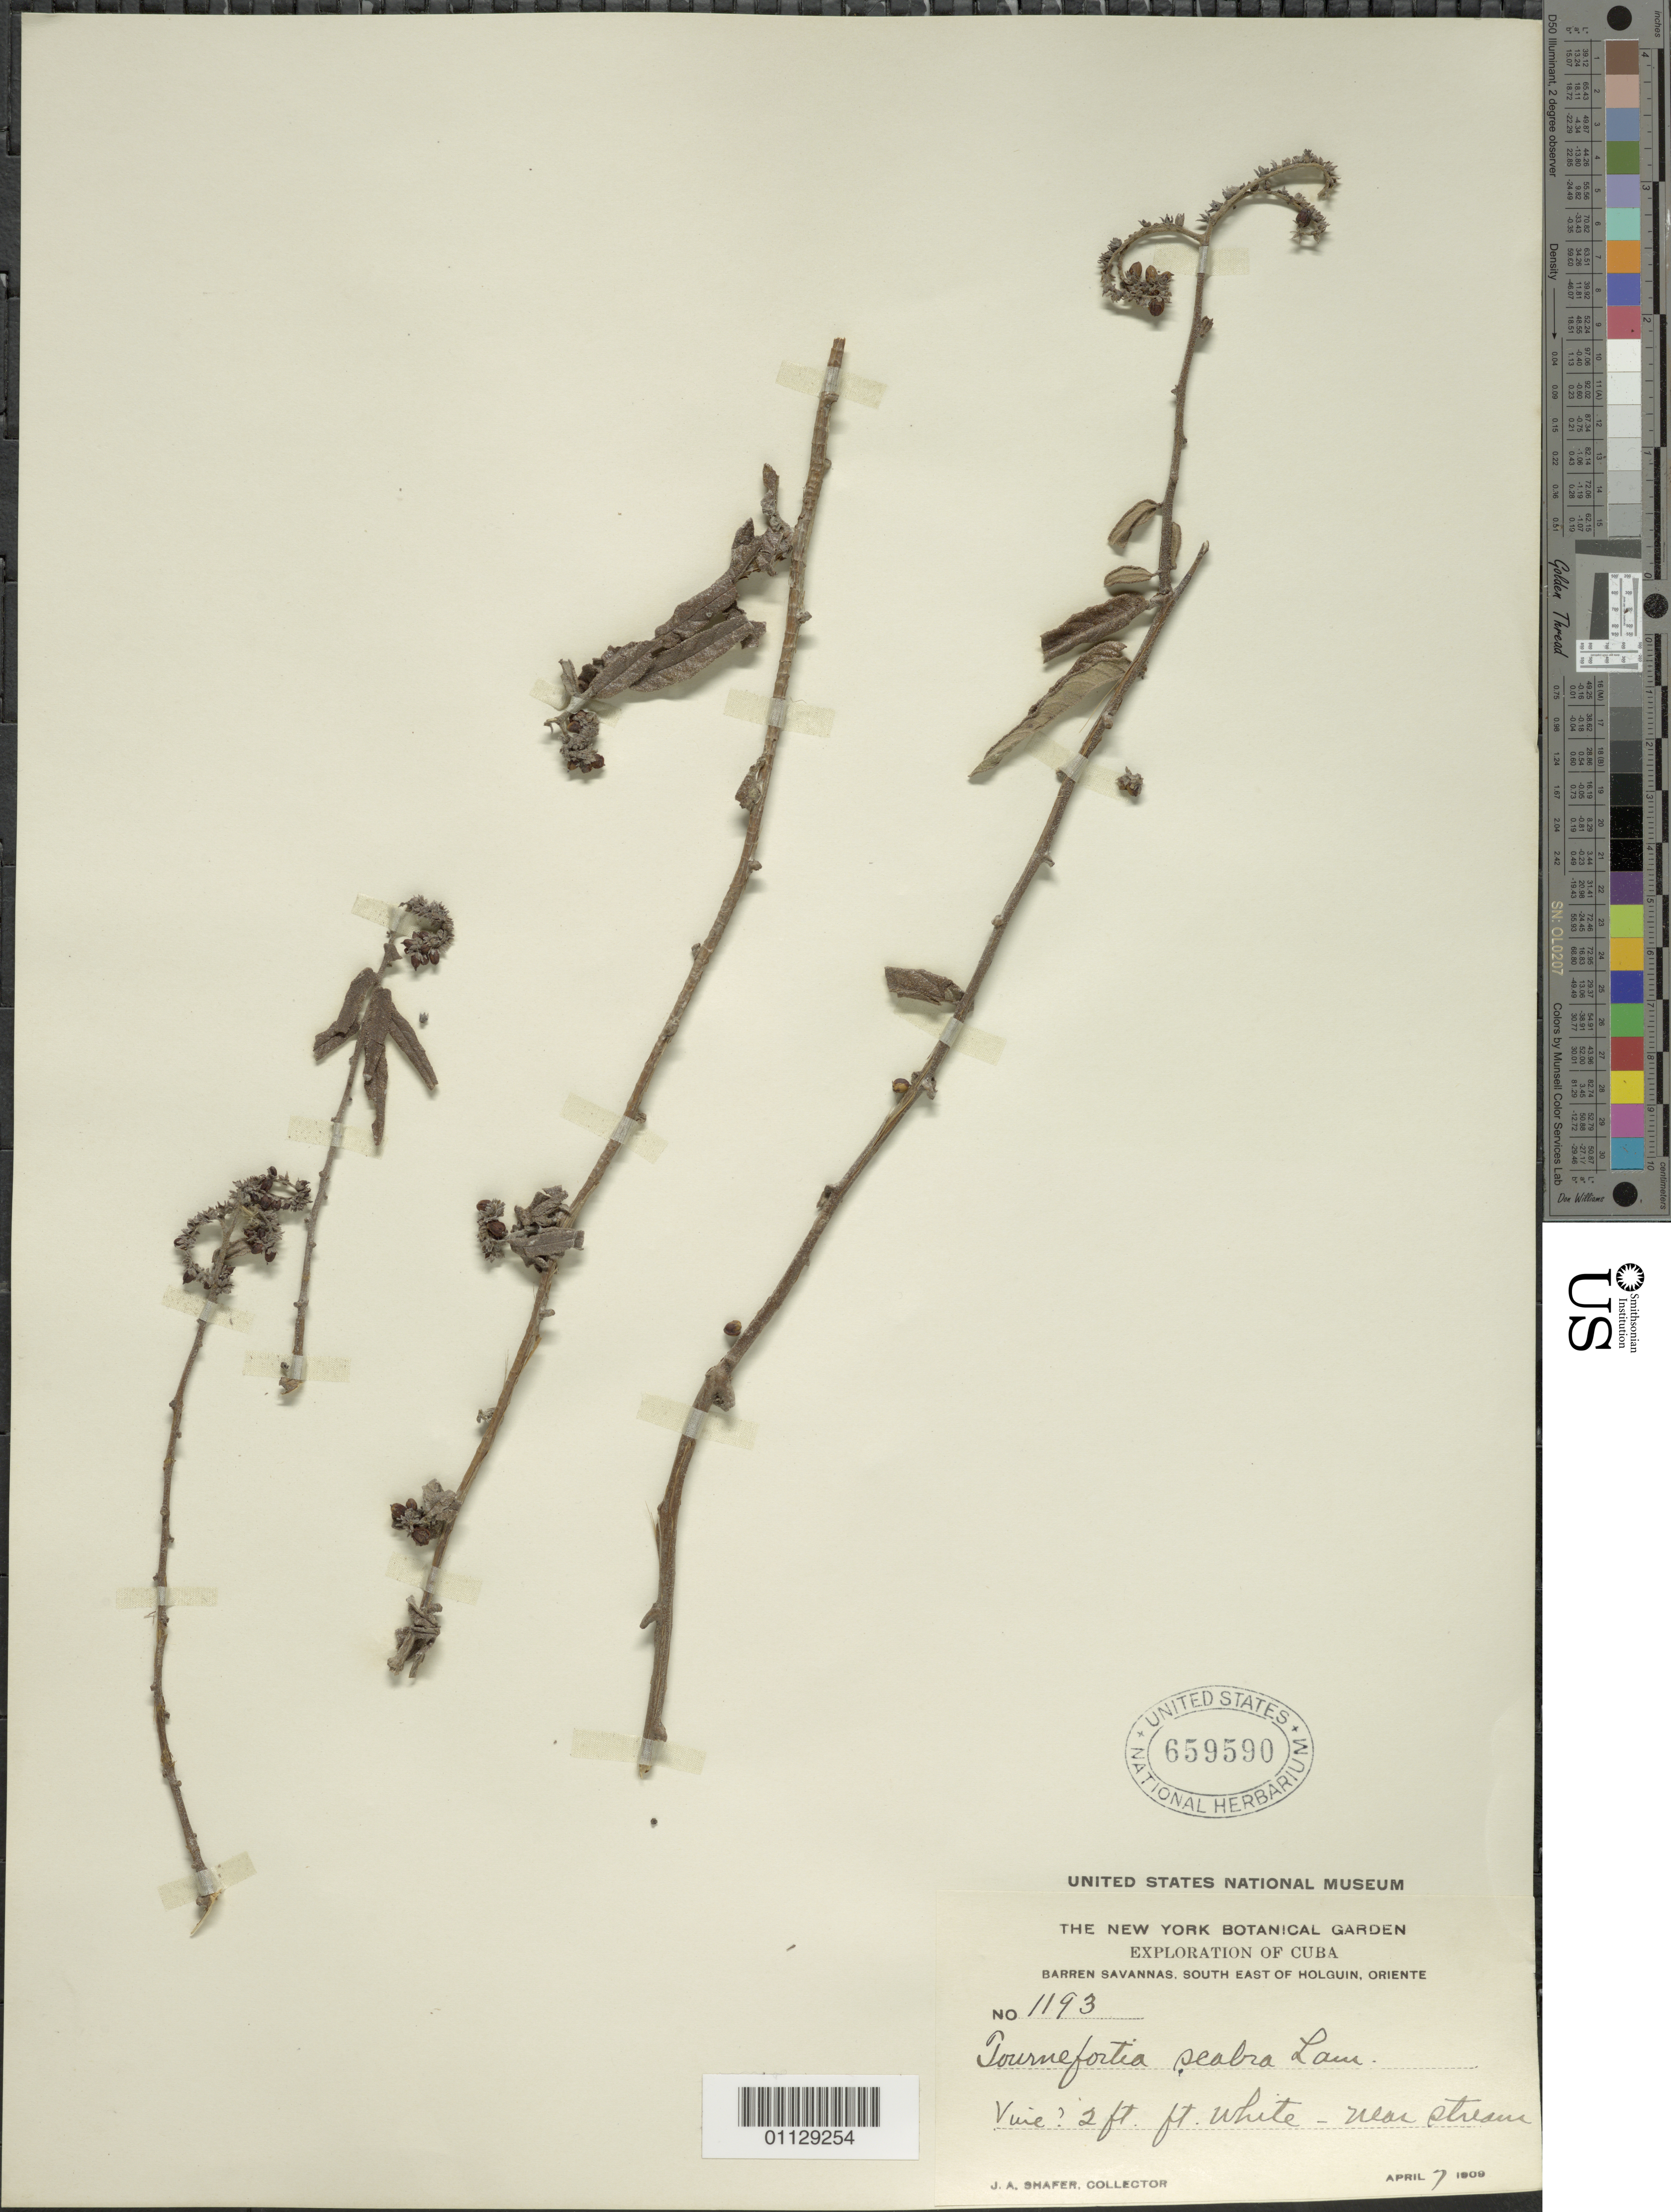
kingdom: Plantae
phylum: Tracheophyta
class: Magnoliopsida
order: Boraginales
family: Heliotropiaceae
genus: Tournefortia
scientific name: Tournefortia scabra var. scabra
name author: Lam.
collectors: J. A. Shafer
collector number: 1193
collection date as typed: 07 Apr 1909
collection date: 1909-04-07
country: Cuba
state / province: Oriente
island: Cuba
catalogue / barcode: US 659590